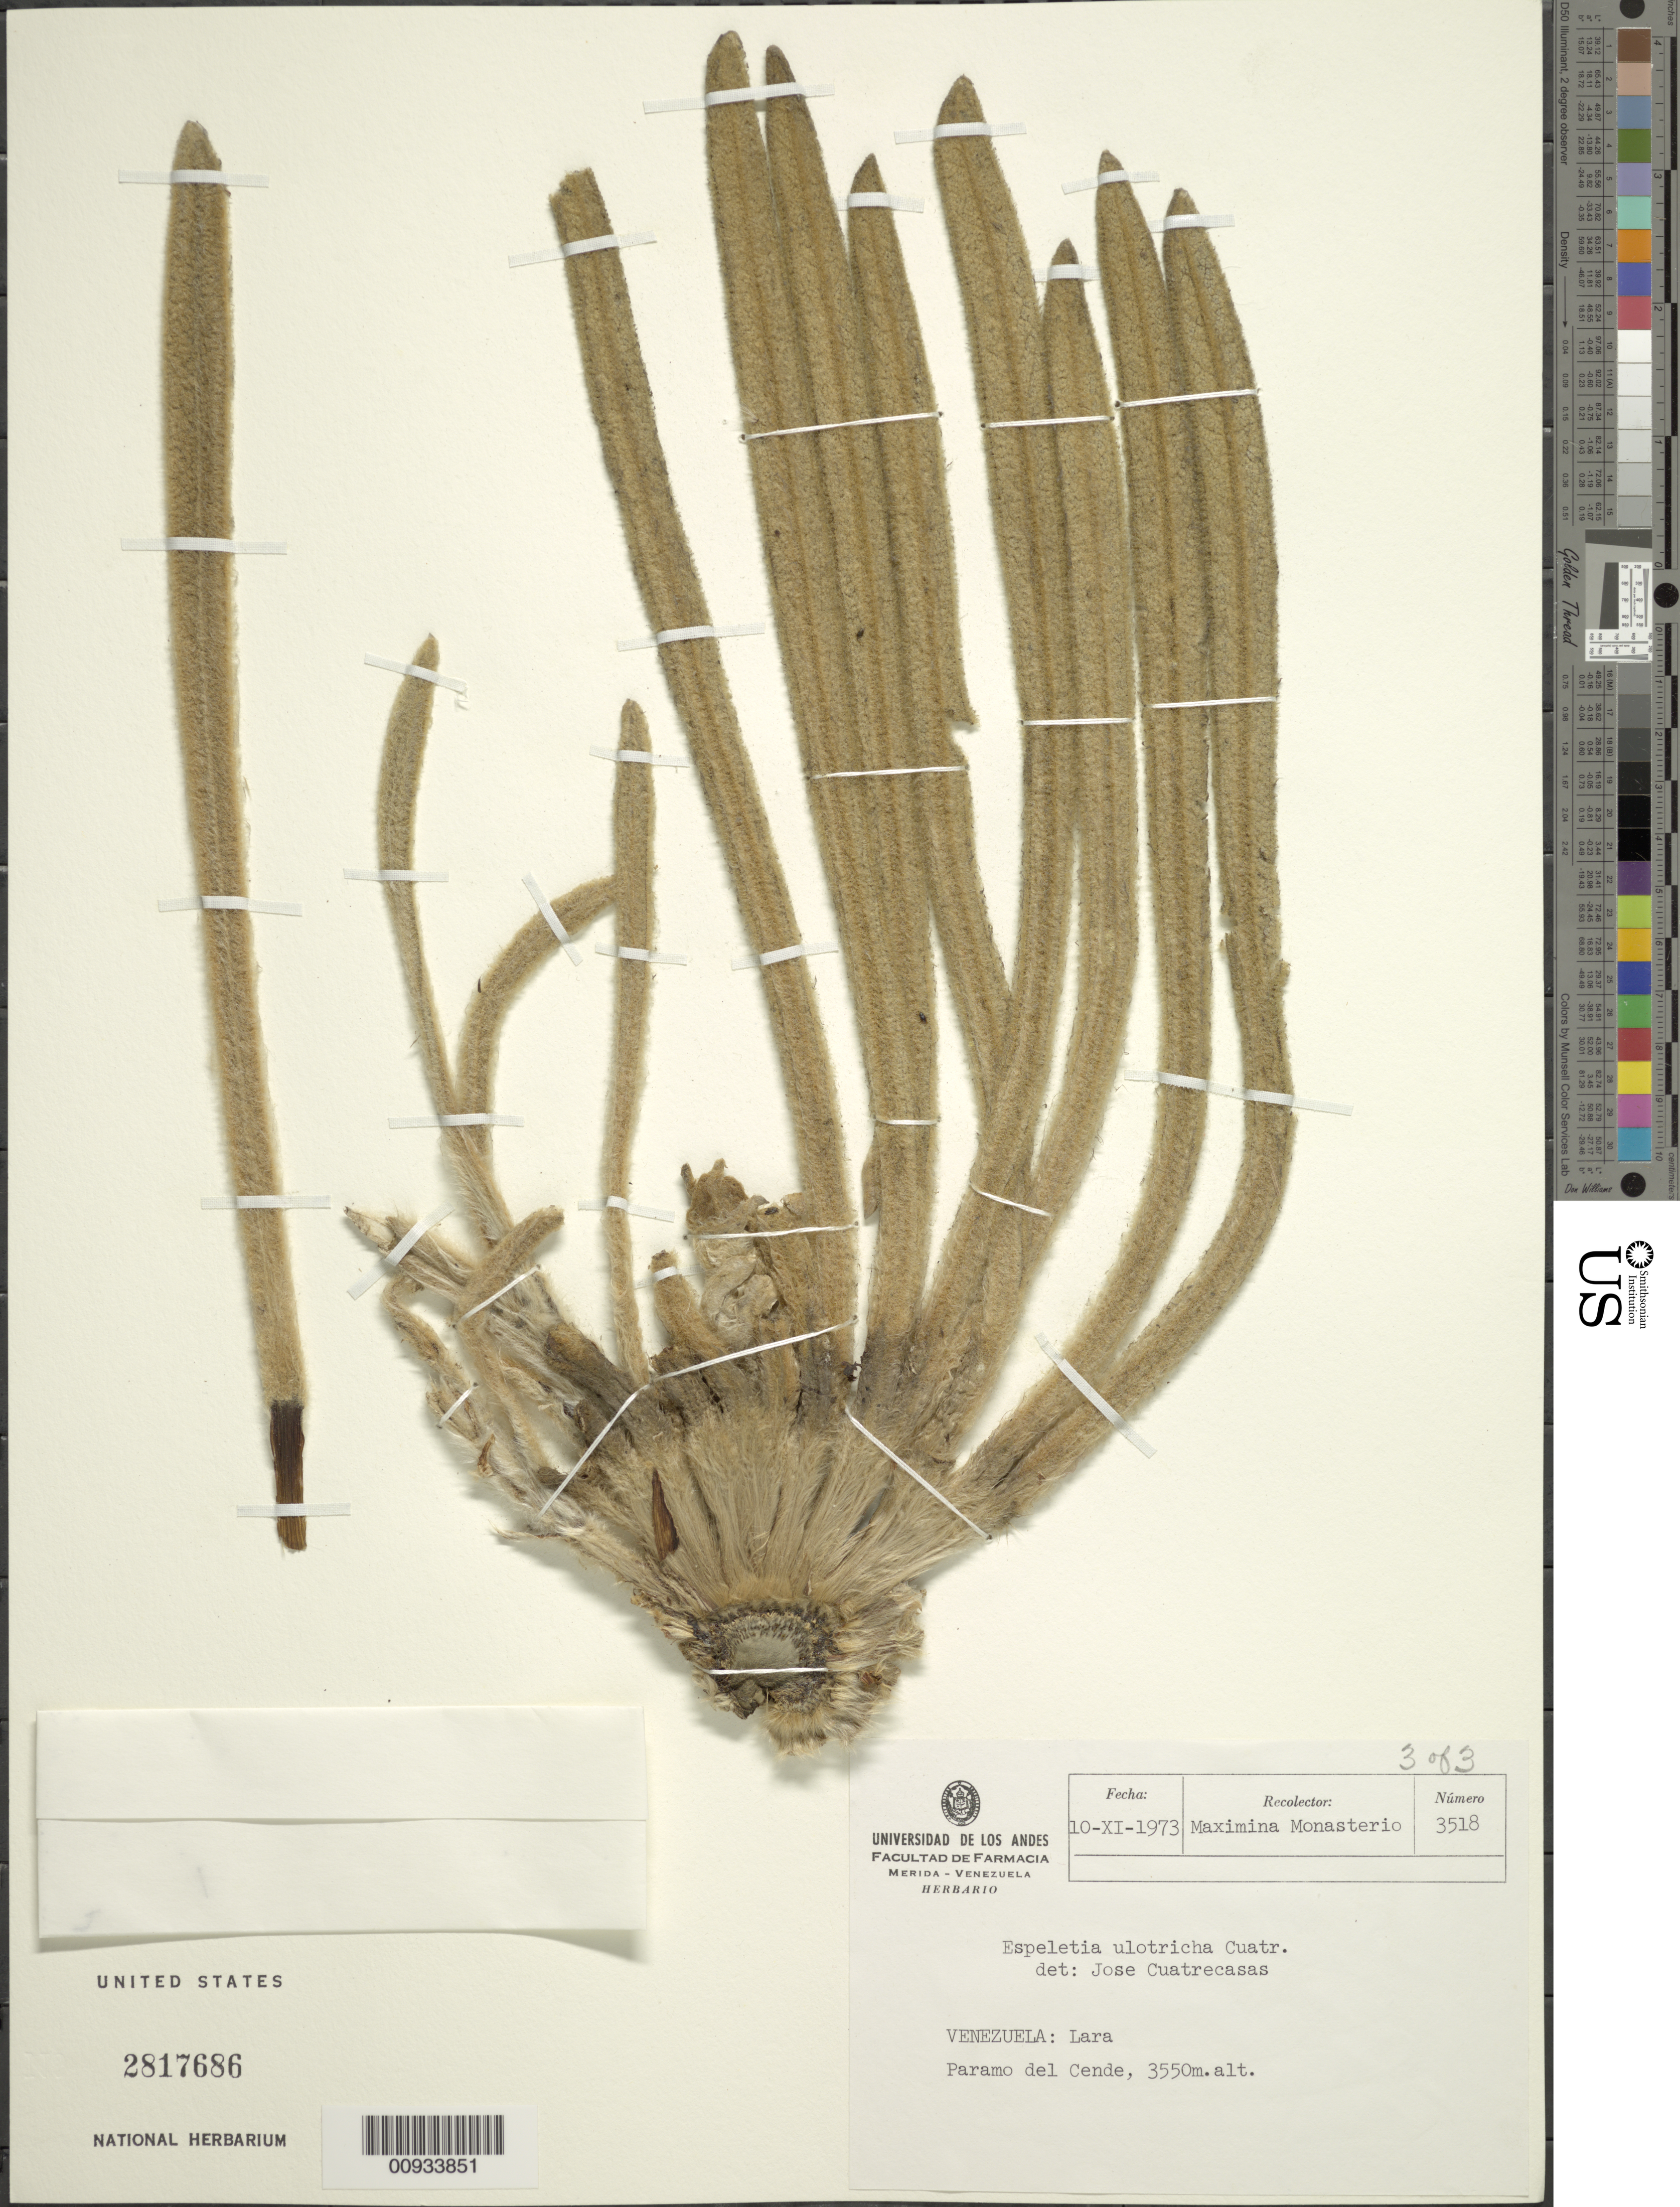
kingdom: Plantae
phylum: Tracheophyta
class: Magnoliopsida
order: Asterales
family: Asteraceae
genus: Espeletia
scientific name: Espeletia ulotricha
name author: Cuatrec.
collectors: M. Monasterio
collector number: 3518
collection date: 1978-11-10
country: Venezuela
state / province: Lara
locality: Paramo del Cende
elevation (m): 3550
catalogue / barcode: US 2817686